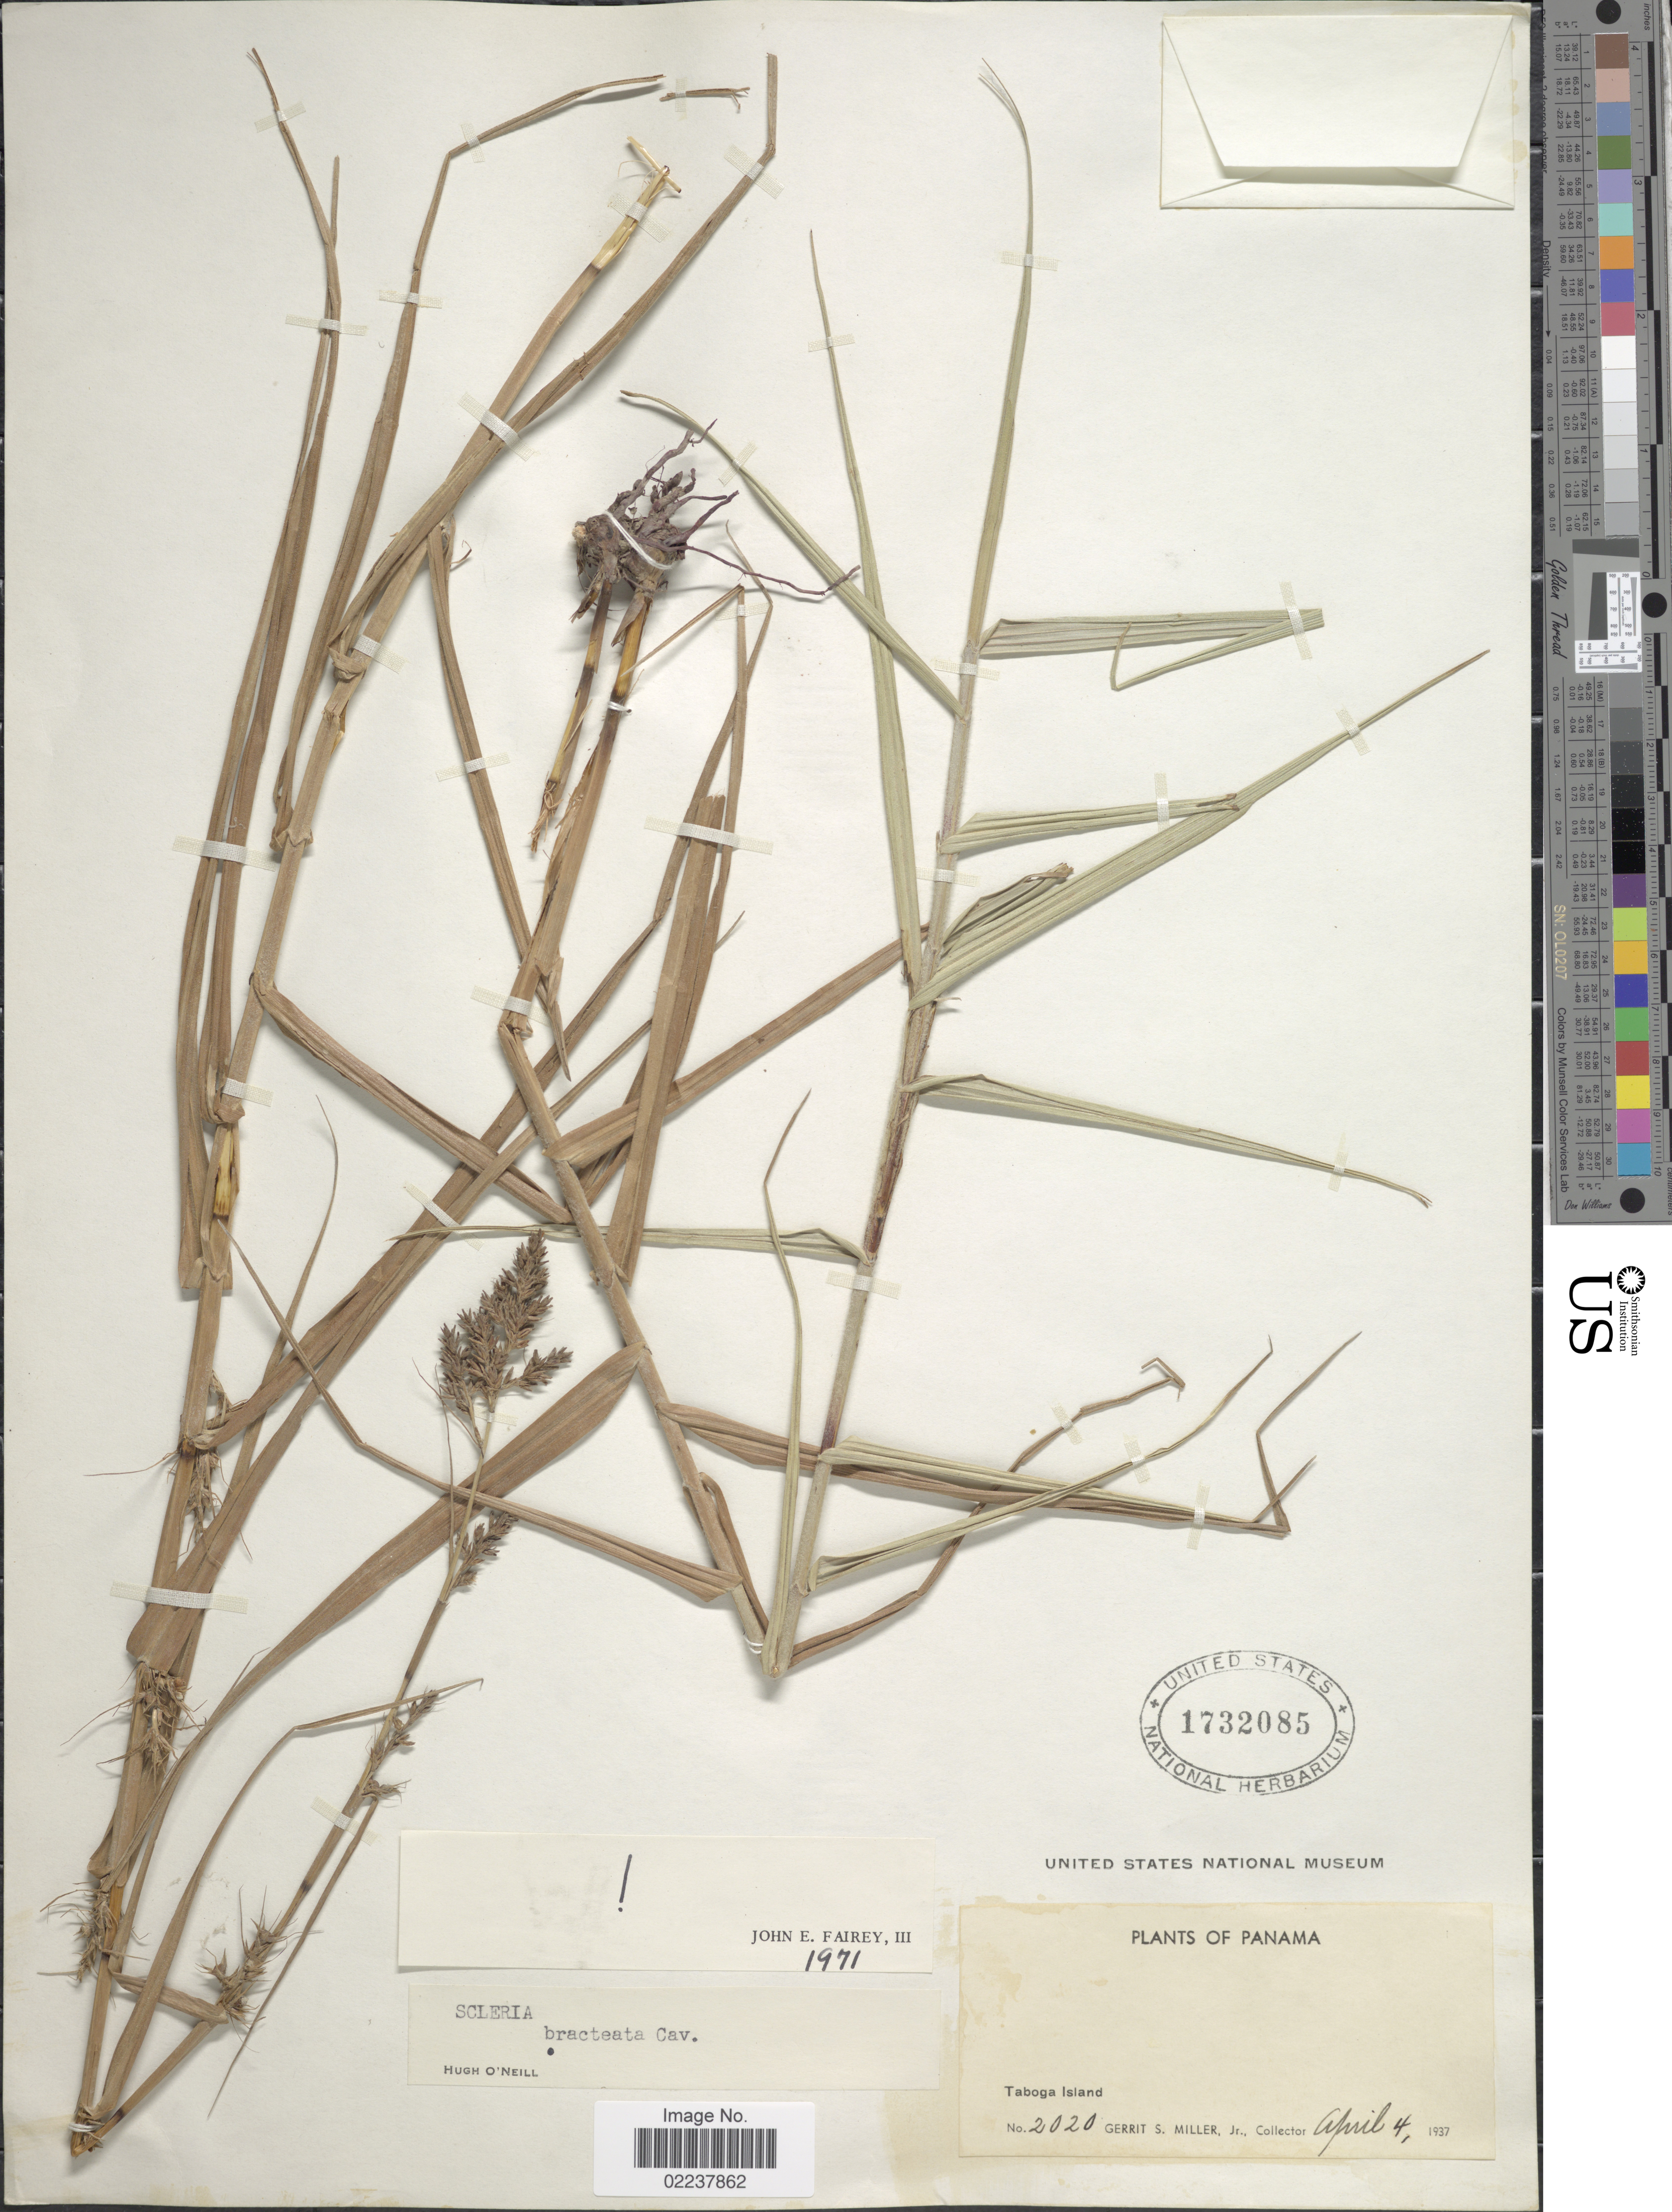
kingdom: Plantae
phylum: Tracheophyta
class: Liliopsida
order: Poales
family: Cyperaceae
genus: Scleria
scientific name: Scleria bracteata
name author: Cav.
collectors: G. S. Miller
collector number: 2020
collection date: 1937-04-04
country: Panama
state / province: Panamá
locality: Taboga Island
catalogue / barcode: US 1732085